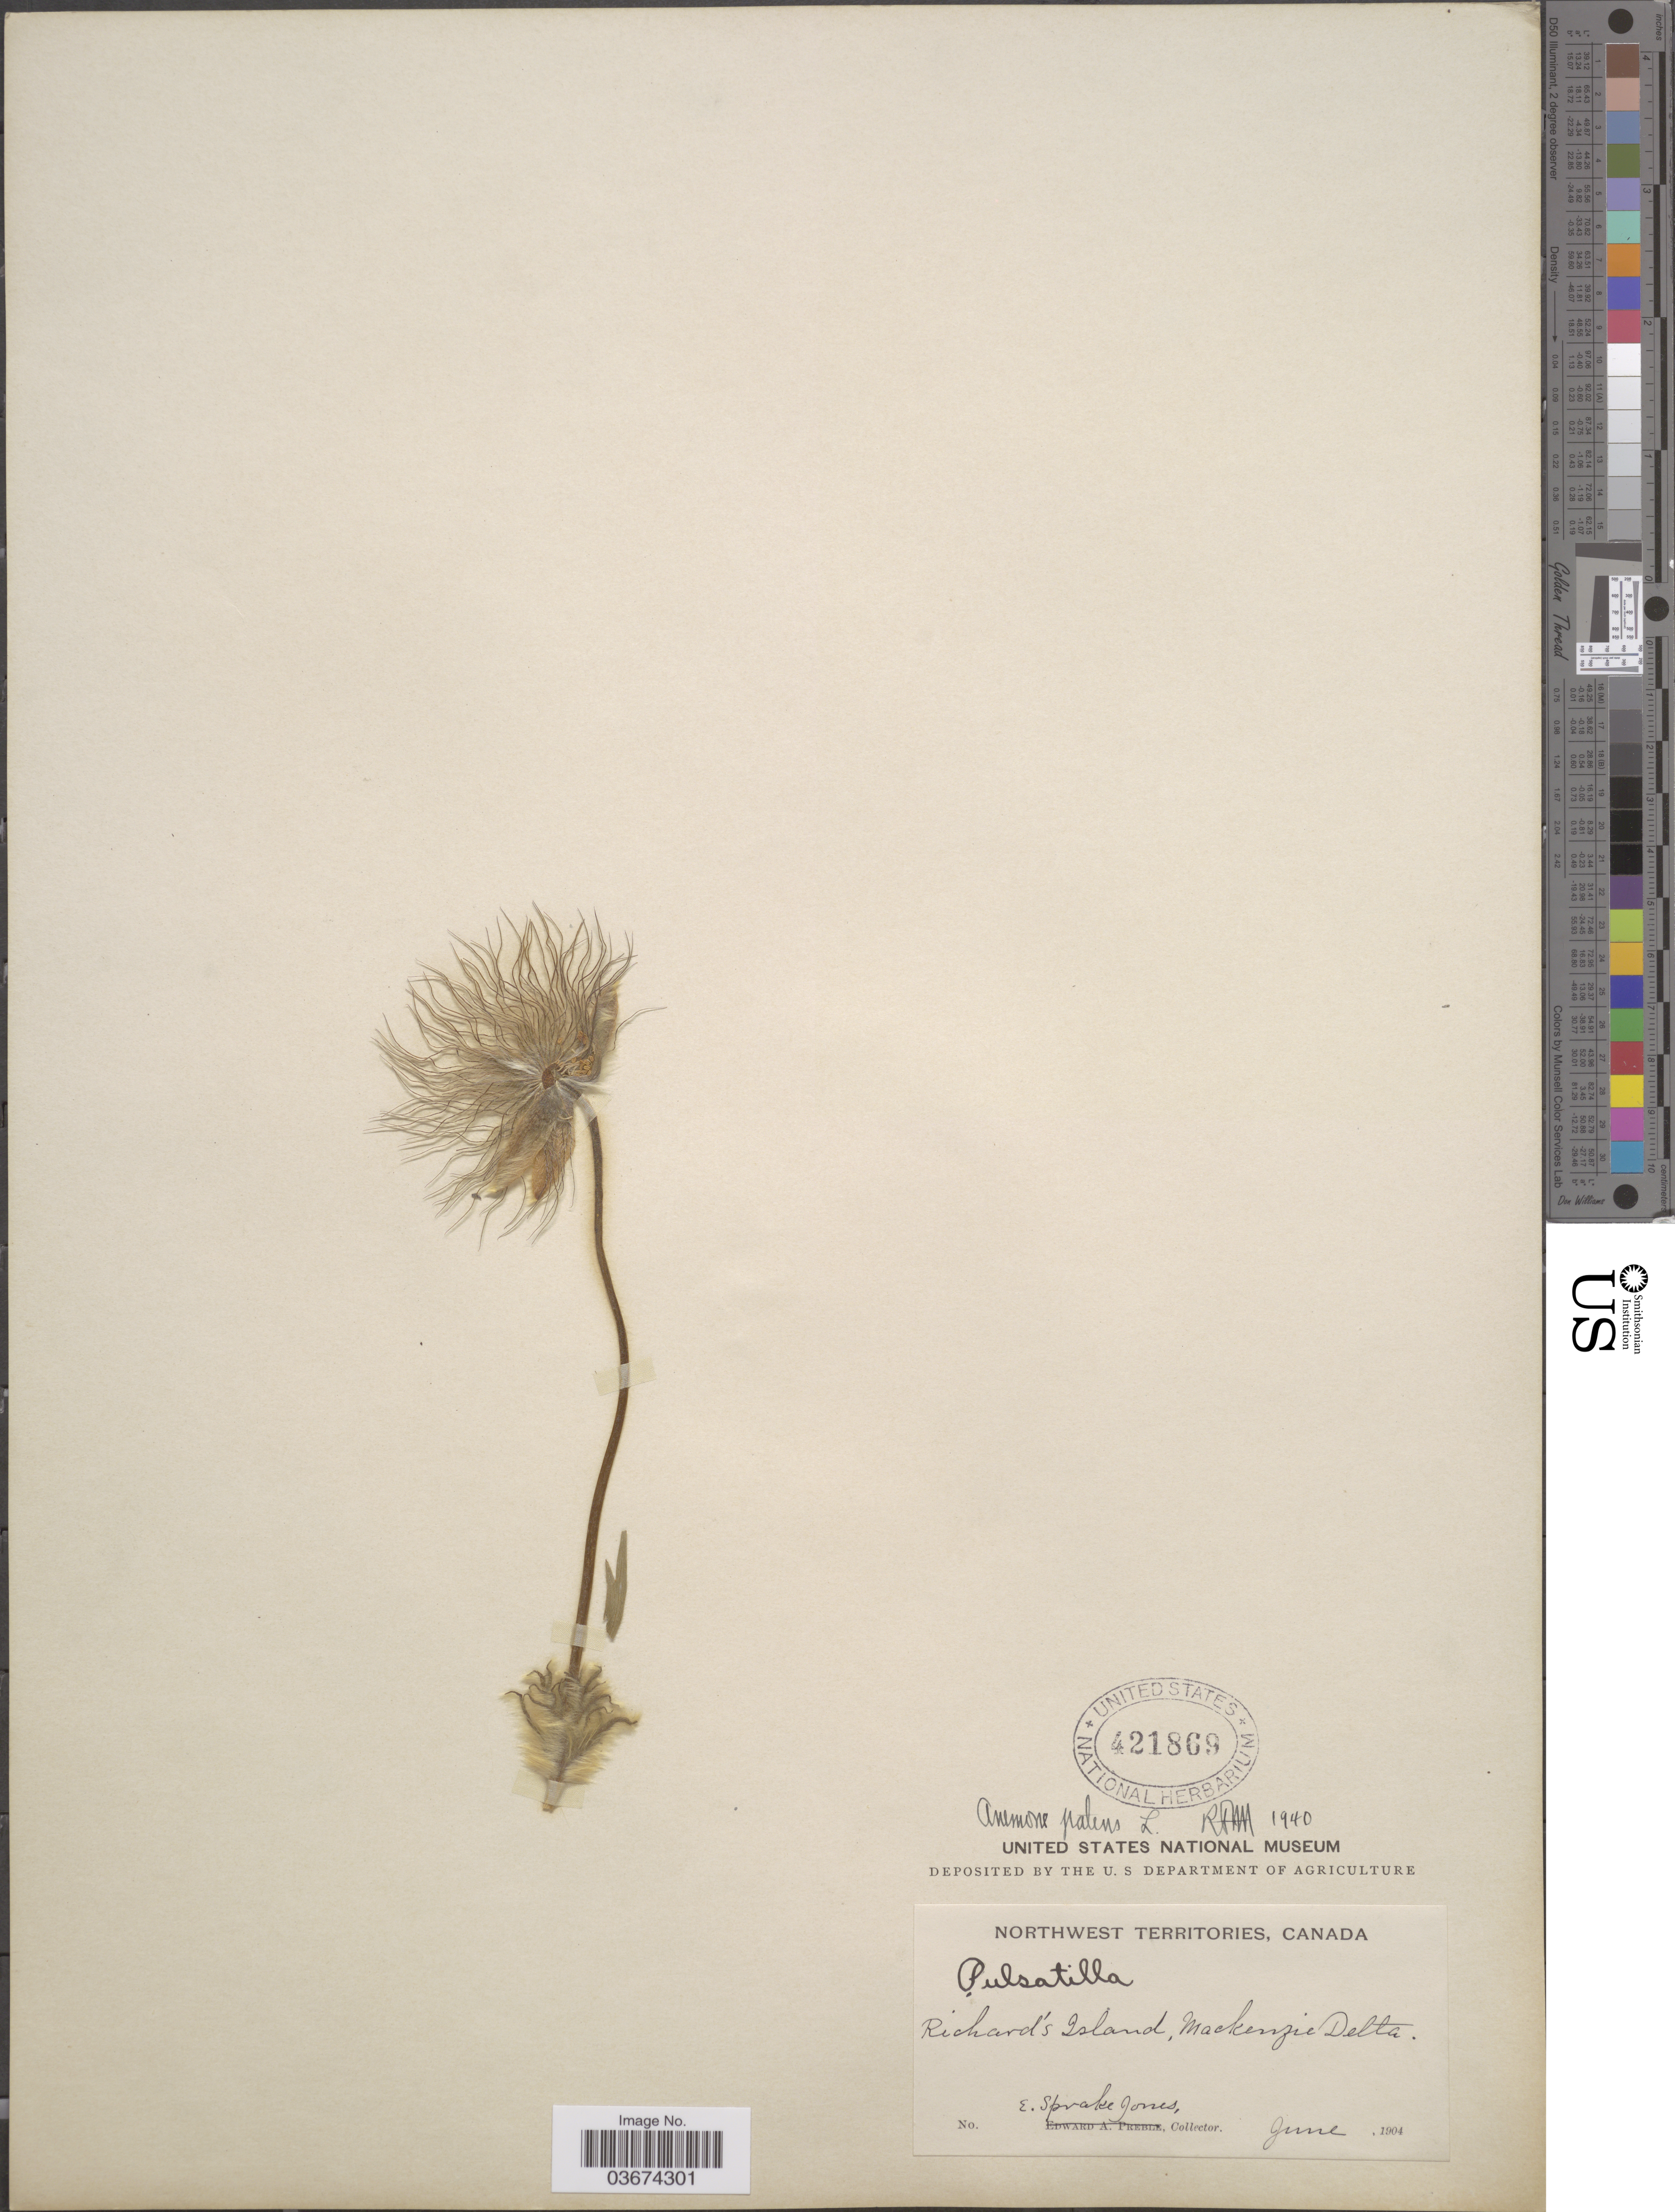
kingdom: Plantae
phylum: Tracheophyta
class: Magnoliopsida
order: Ranunculales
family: Ranunculaceae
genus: Pulsatilla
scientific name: Pulsatilla nuttalliana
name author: (DC.) Bercht. & J. Presl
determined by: Strong, Mark T., (BOT), Smithsonian Institution - National Museum of Natural History (UNITED STATES)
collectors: E. Jones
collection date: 1904-06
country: Canada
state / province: Northwest Territories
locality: Richard's Island, Mackenzie Delta.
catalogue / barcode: US 421869